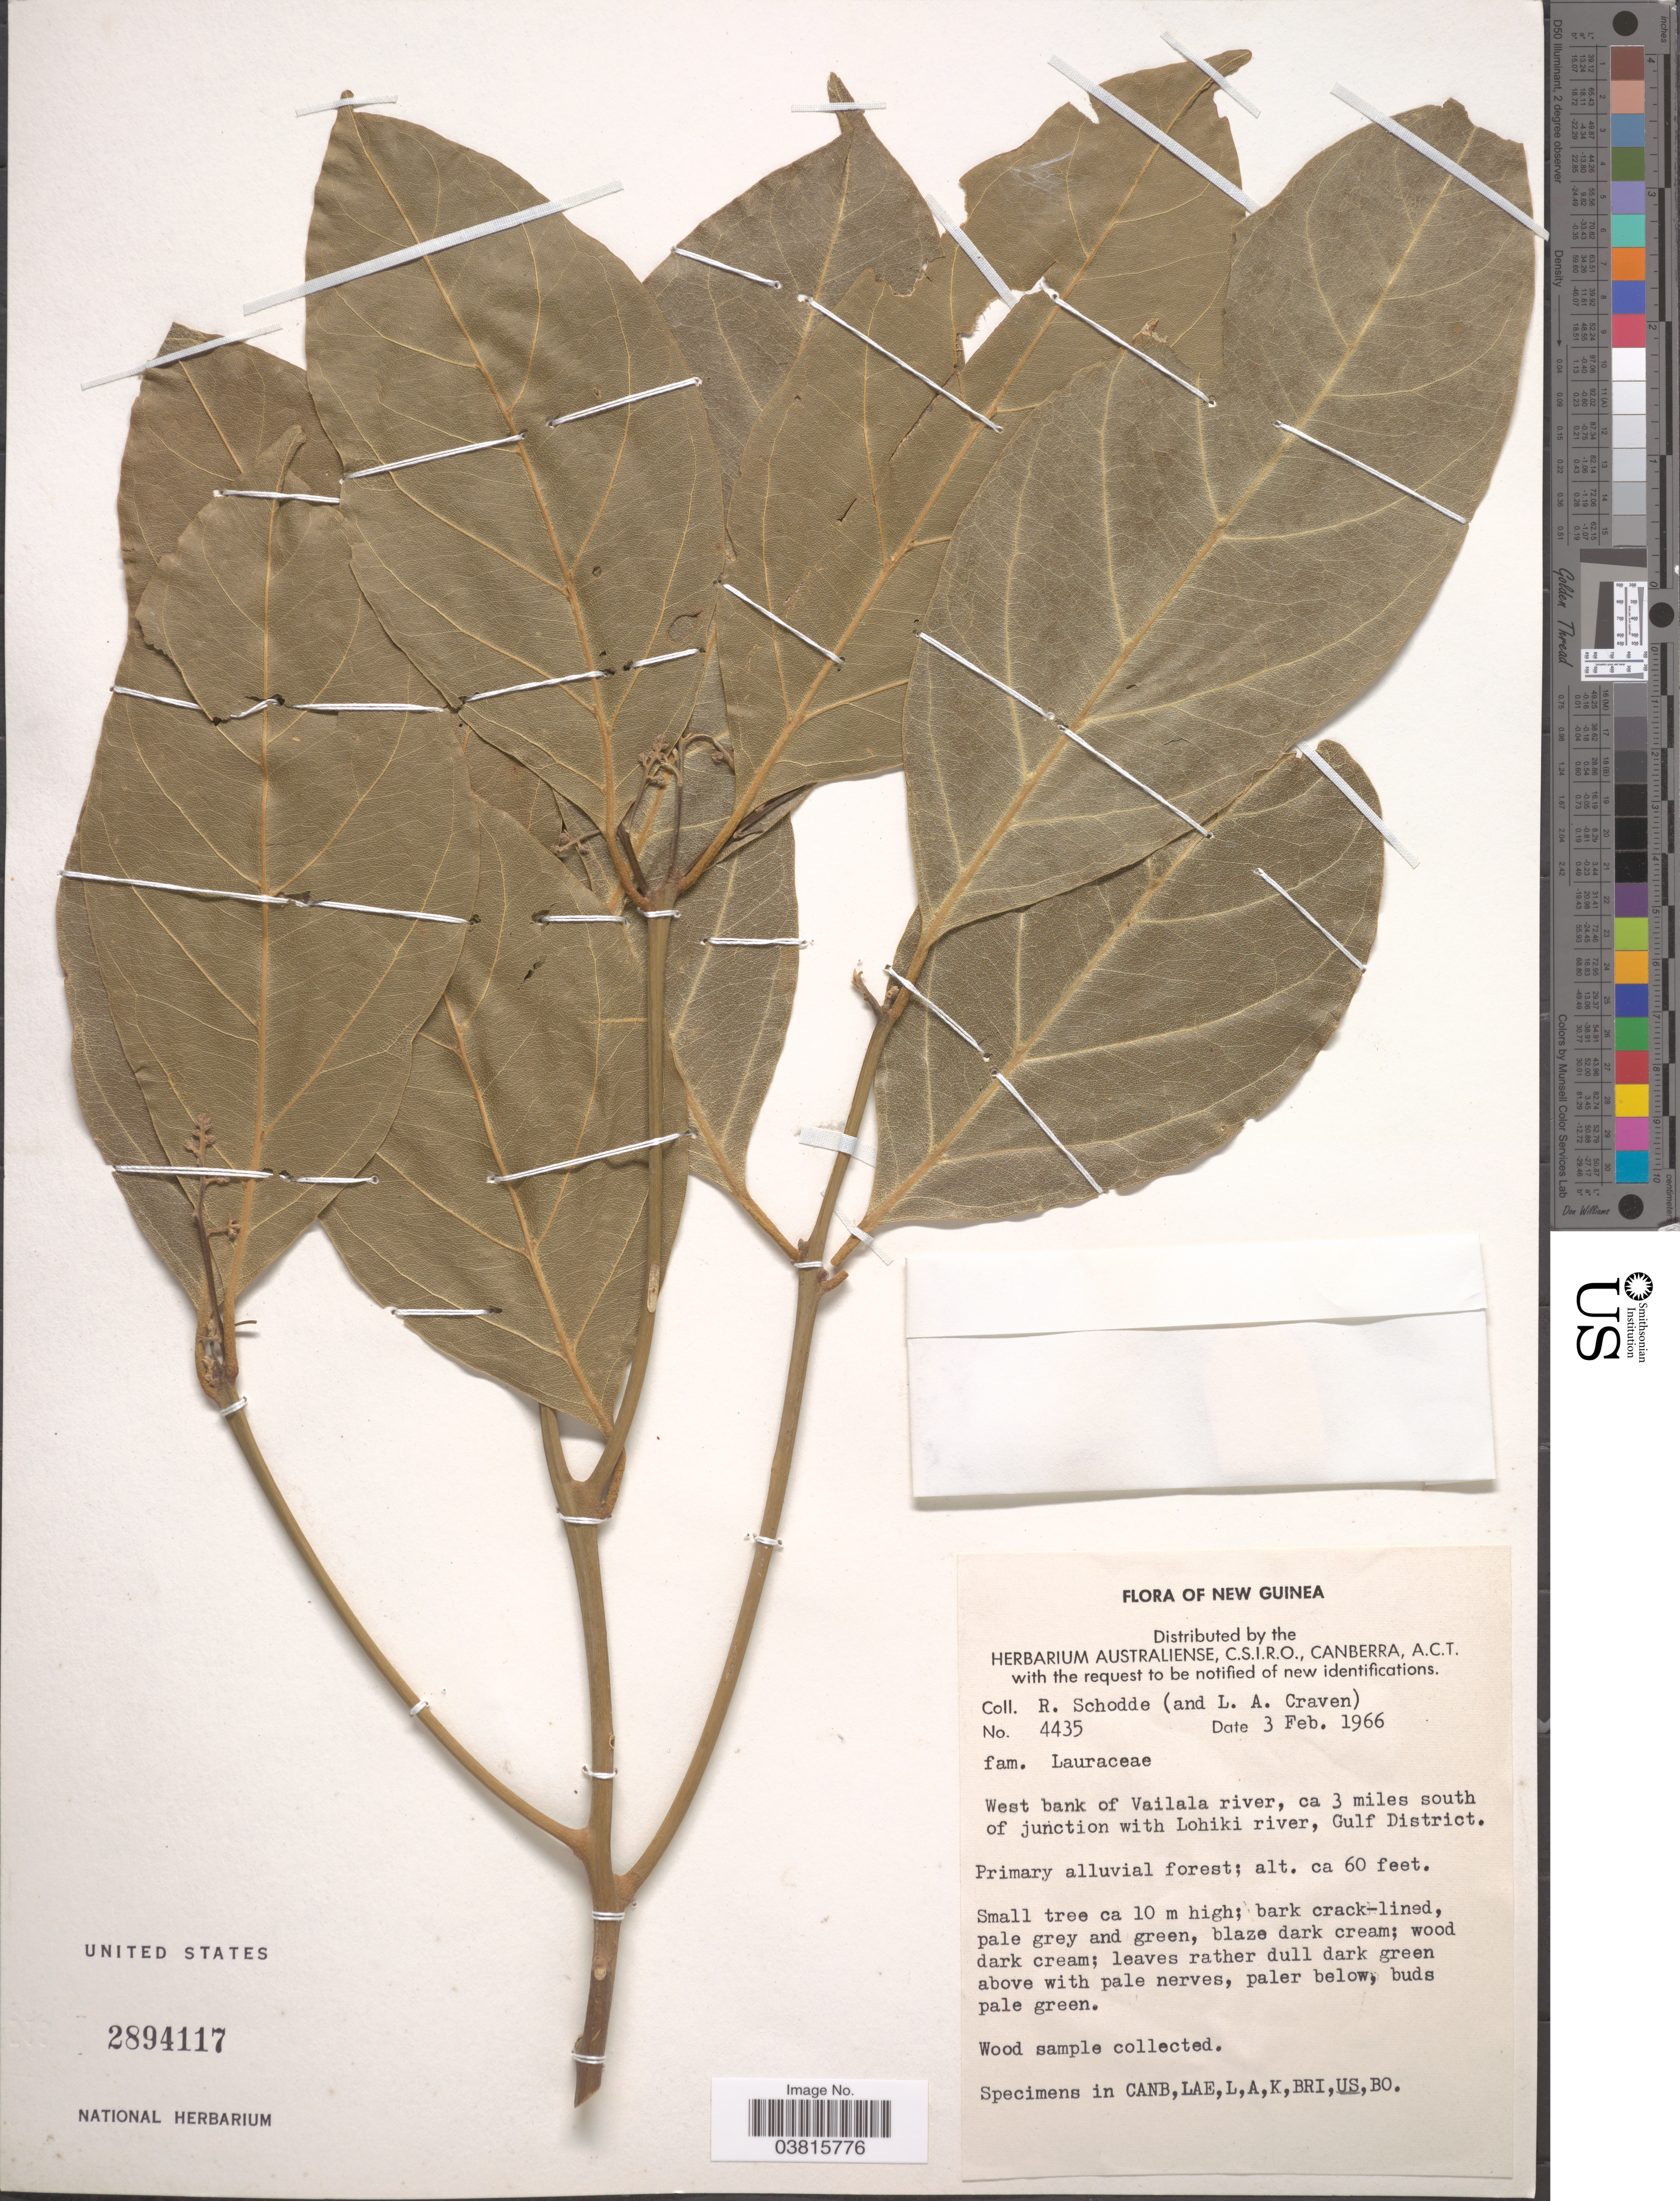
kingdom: Plantae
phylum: Tracheophyta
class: Magnoliopsida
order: Laurales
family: Lauraceae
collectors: R. Schodde & L. A. Craven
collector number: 4435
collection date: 1966-02-03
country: Papua New Guinea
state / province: Gulf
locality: New Guinea. West bank of Vailala river, ca 3 miles south of junction with Lohiki river, Gulf District.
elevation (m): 18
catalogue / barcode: US 2894117